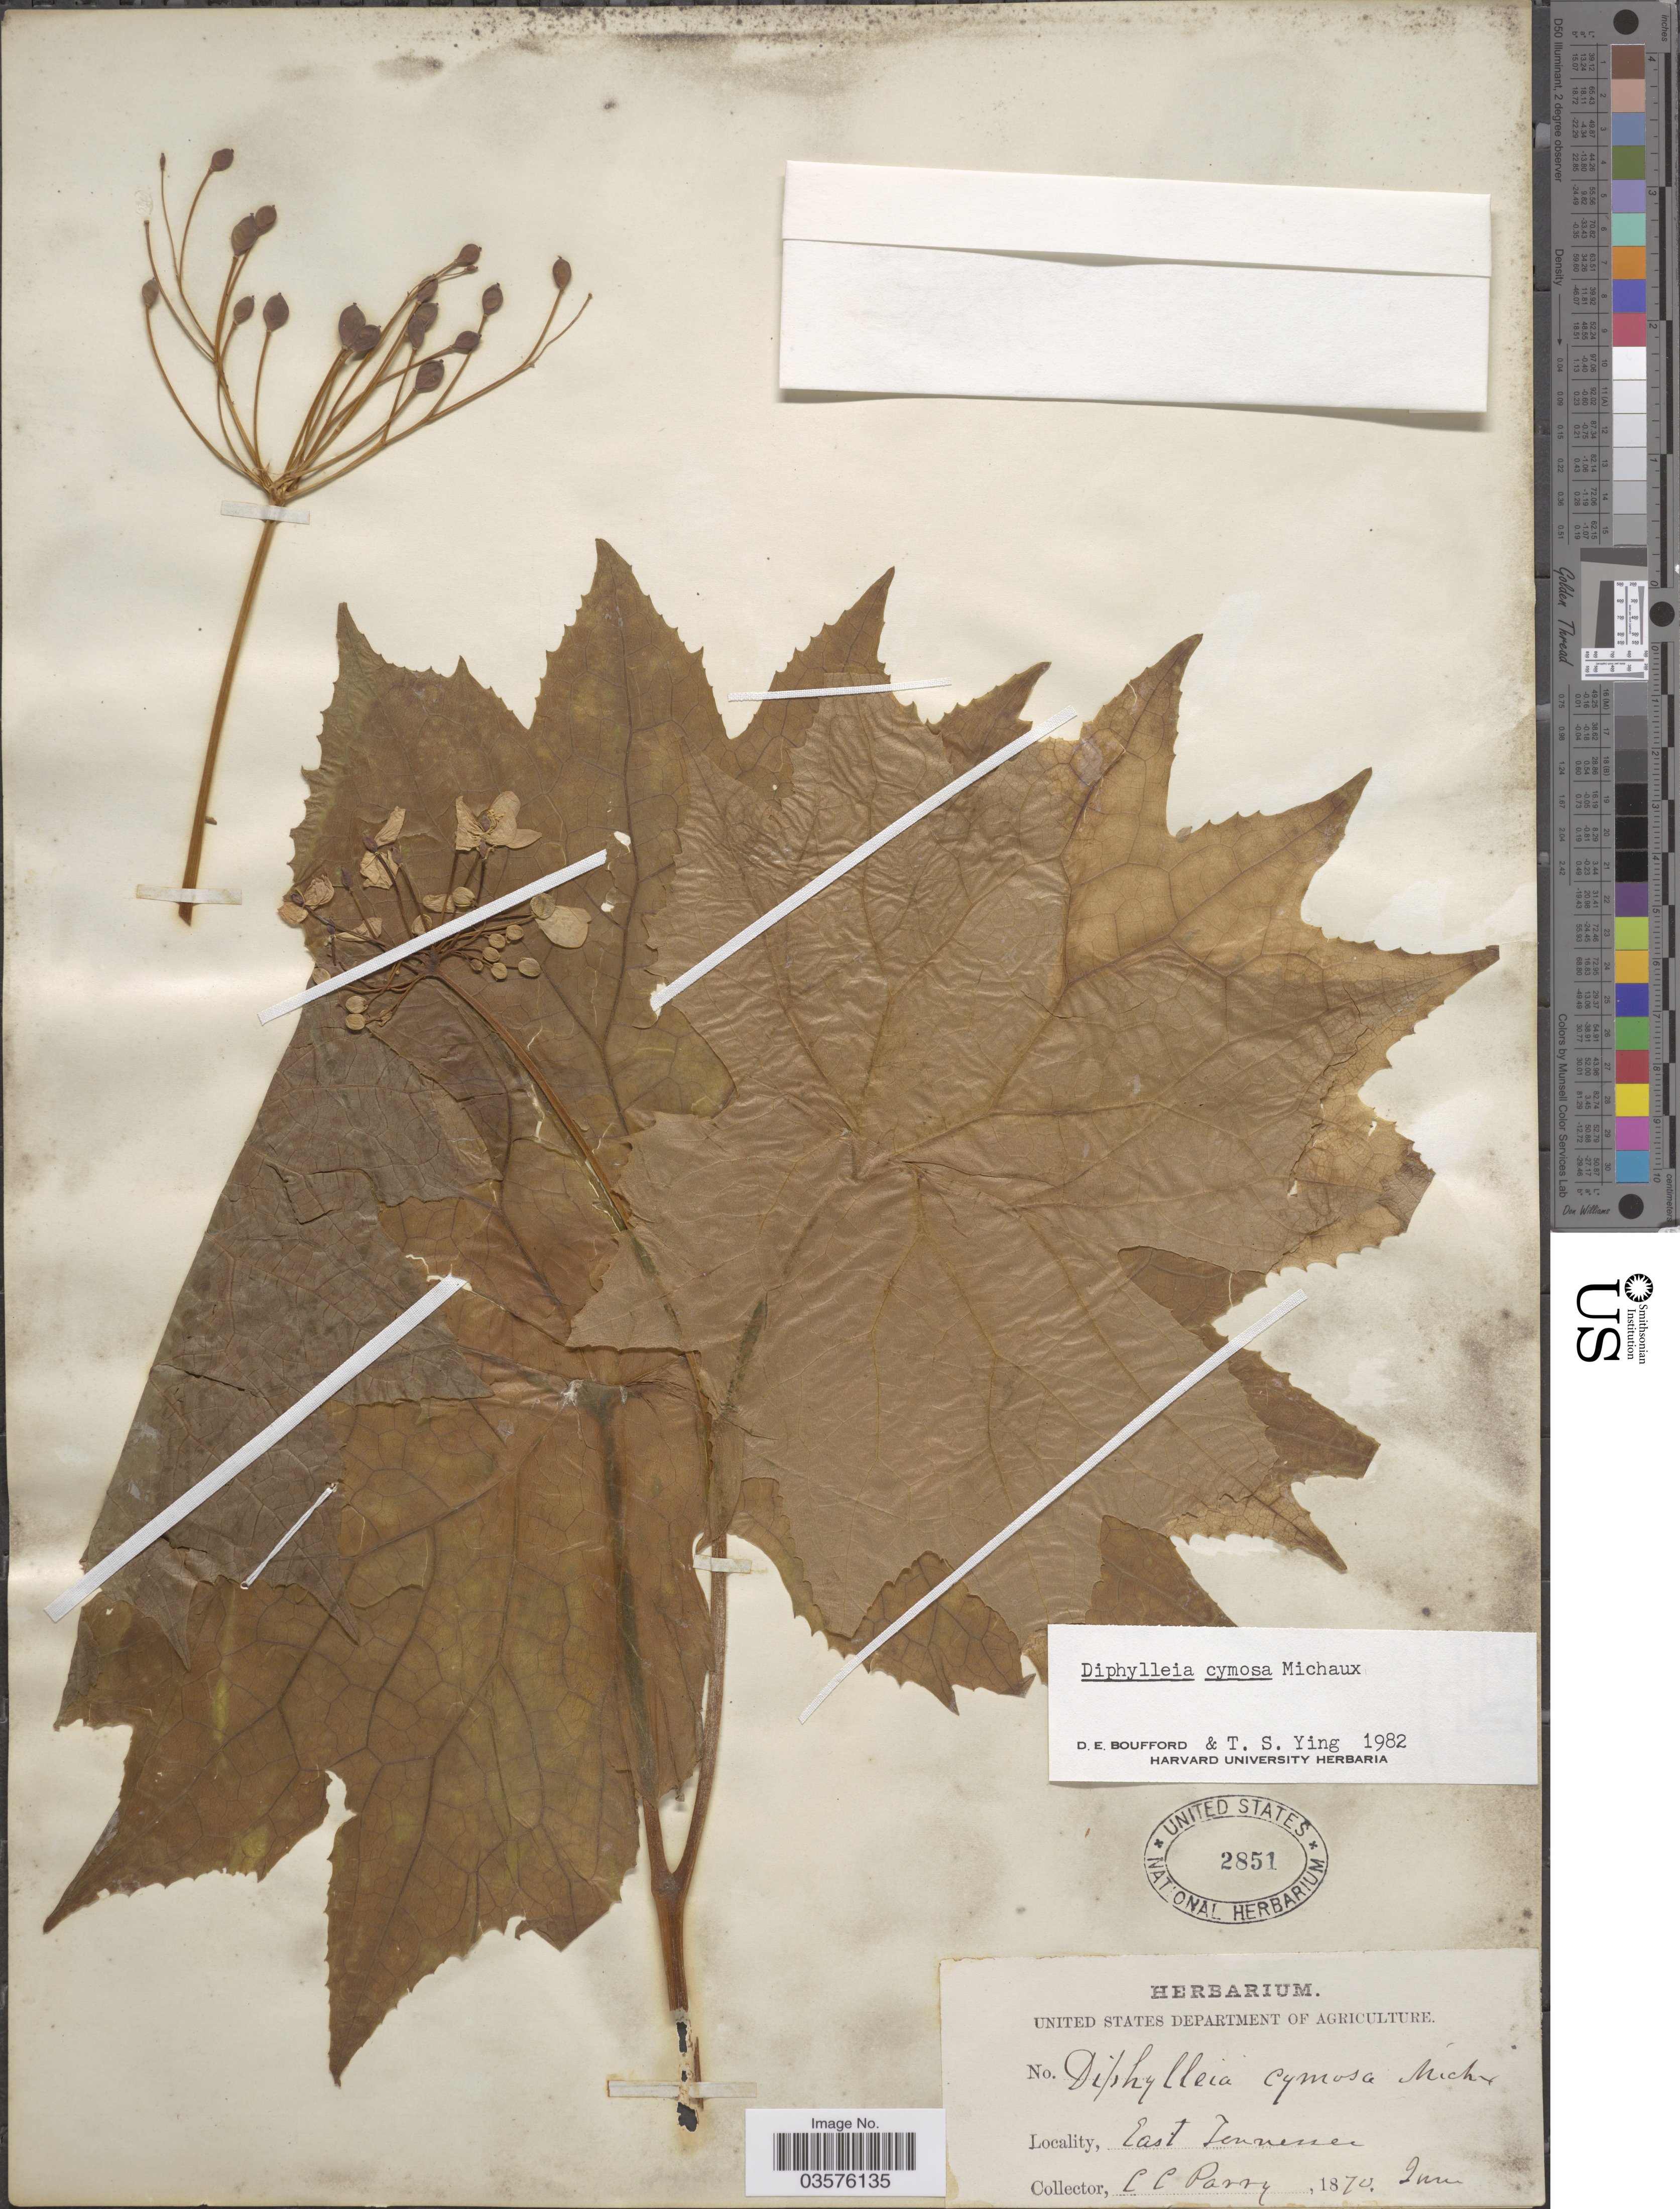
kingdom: Plantae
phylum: Tracheophyta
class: Magnoliopsida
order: Ranunculales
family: Berberidaceae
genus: Diphylleia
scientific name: Diphylleia cymosa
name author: Michx.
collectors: C. C. Parry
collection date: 1870-06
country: United States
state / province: Tennessee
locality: East Tennessee.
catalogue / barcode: US 2851